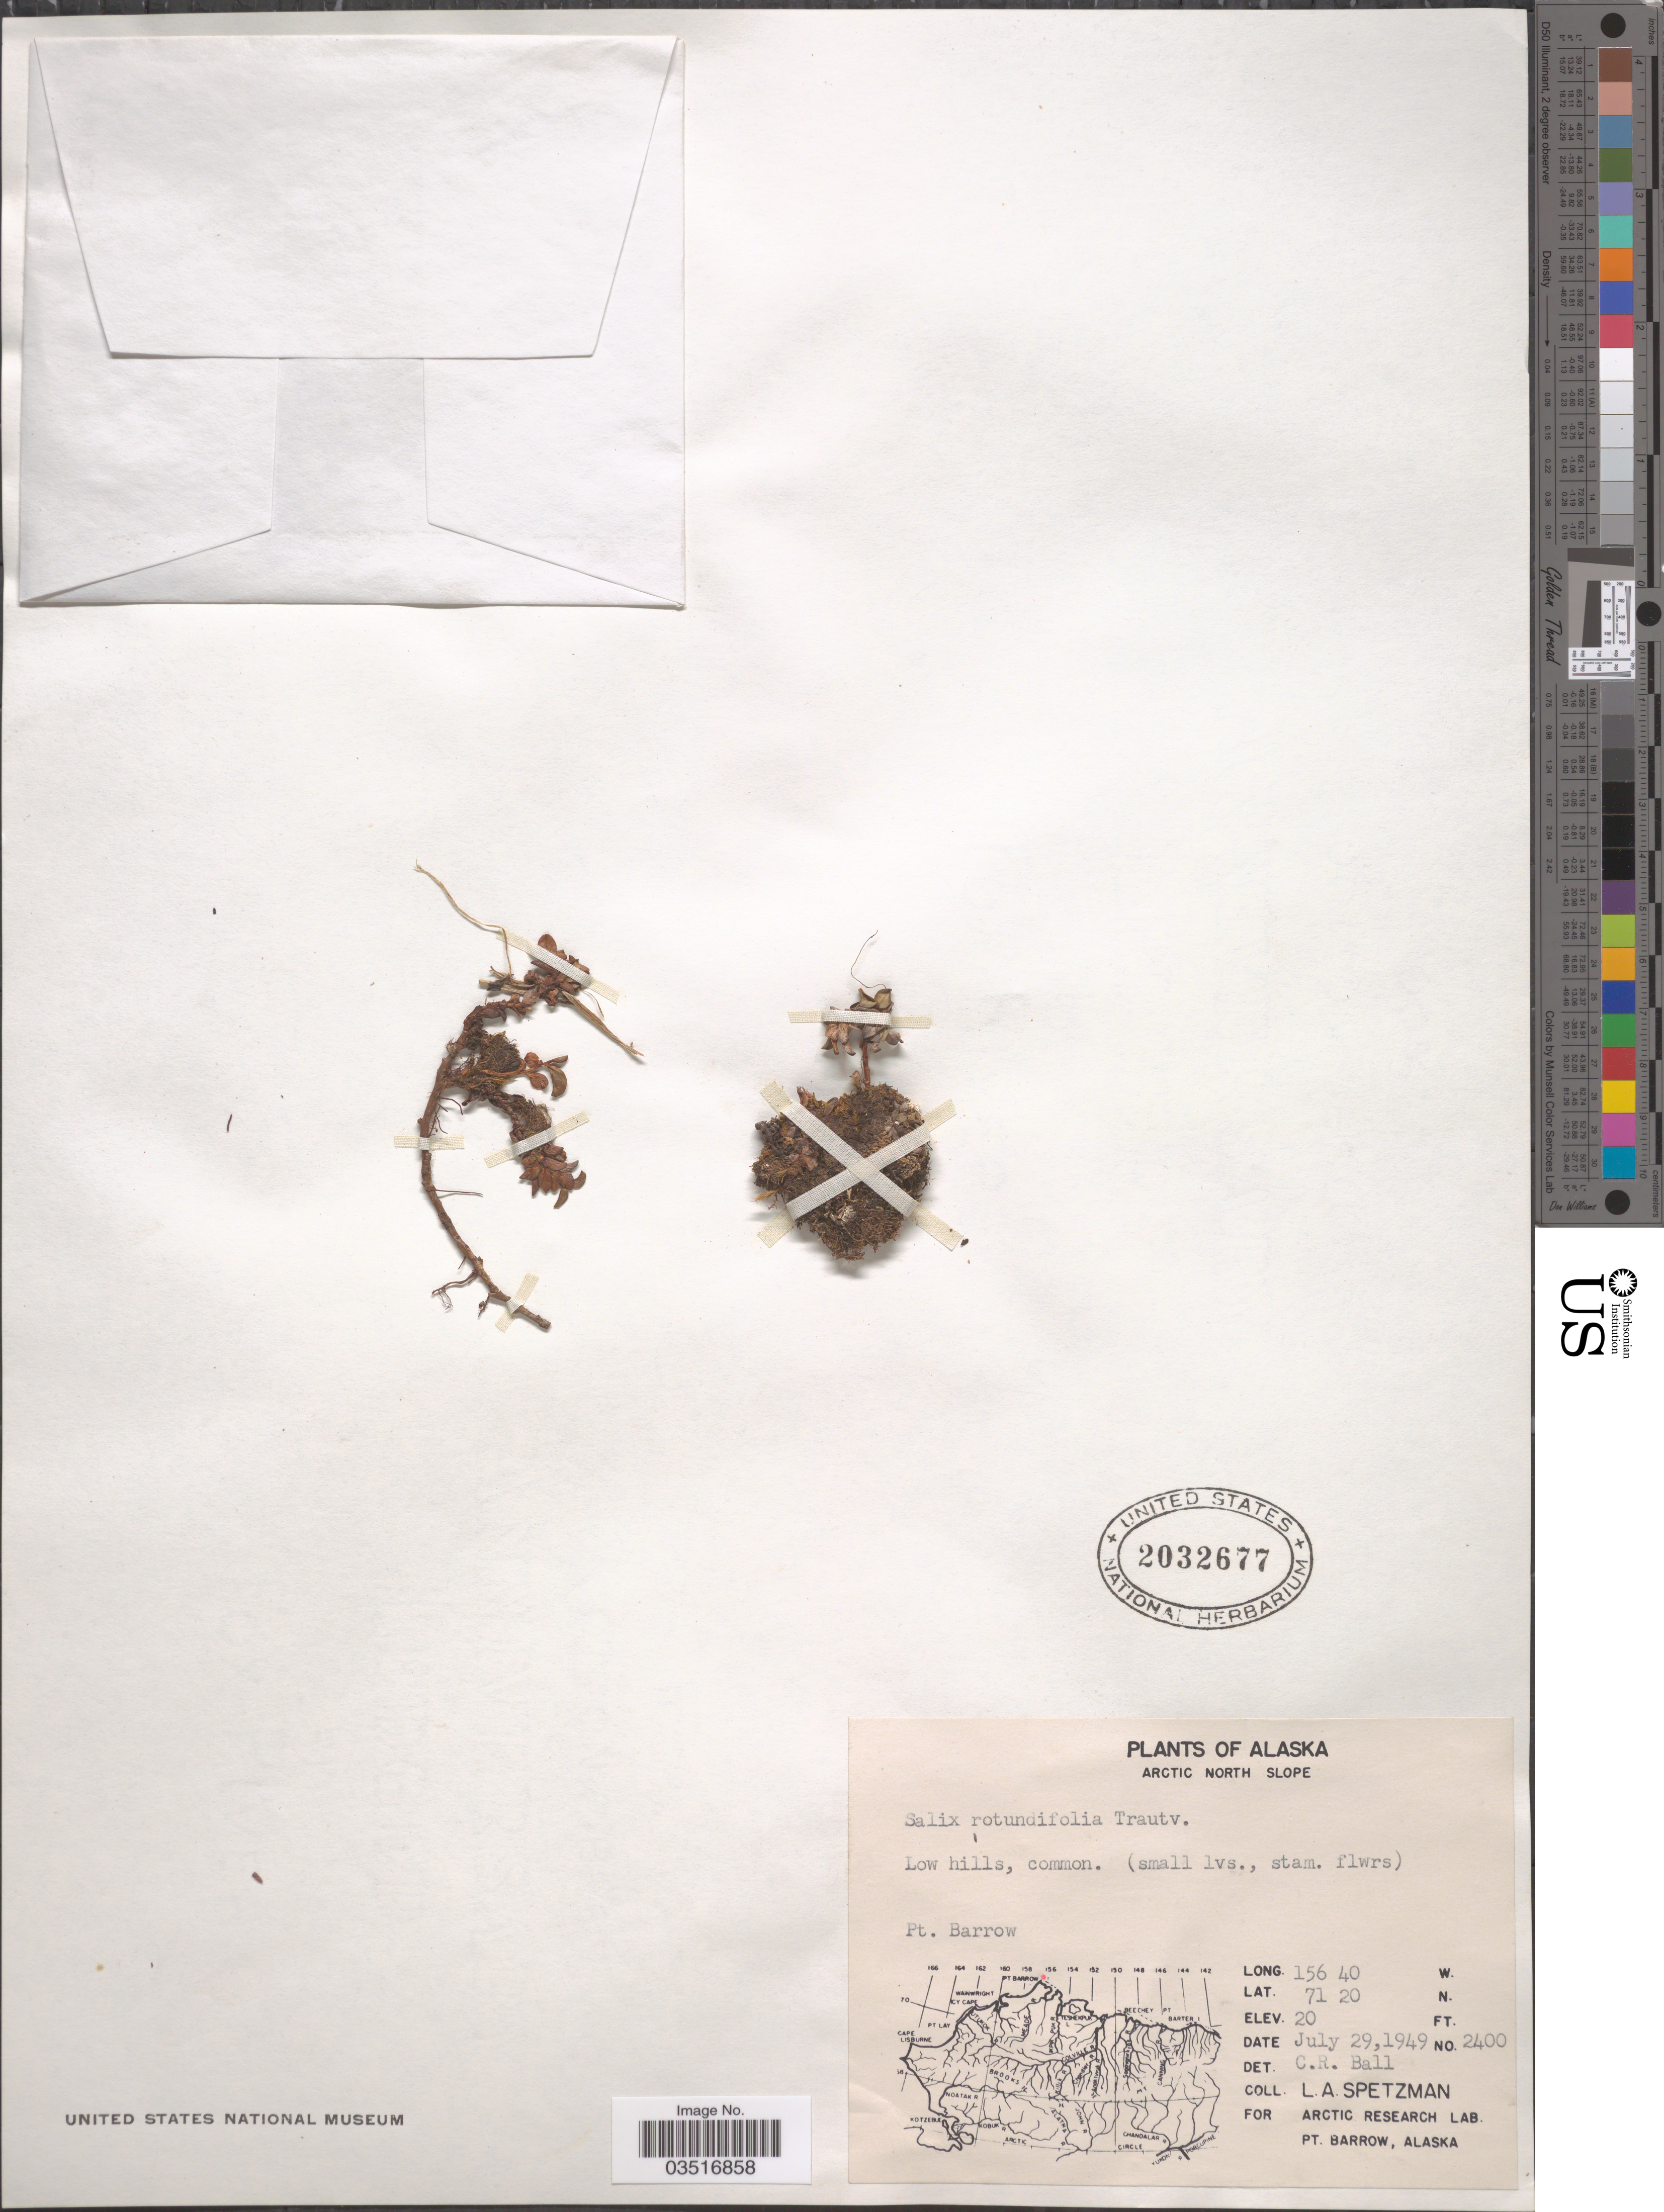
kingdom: Plantae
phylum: Tracheophyta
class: Magnoliopsida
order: Malpighiales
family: Salicaceae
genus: Salix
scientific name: Salix rotundifolia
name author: Trautv.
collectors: L. Spetzman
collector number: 2400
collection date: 1949-07-29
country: United States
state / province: Alaska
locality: Arctic North Slope. Pt. Barrow.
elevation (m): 6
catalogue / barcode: US 2032677